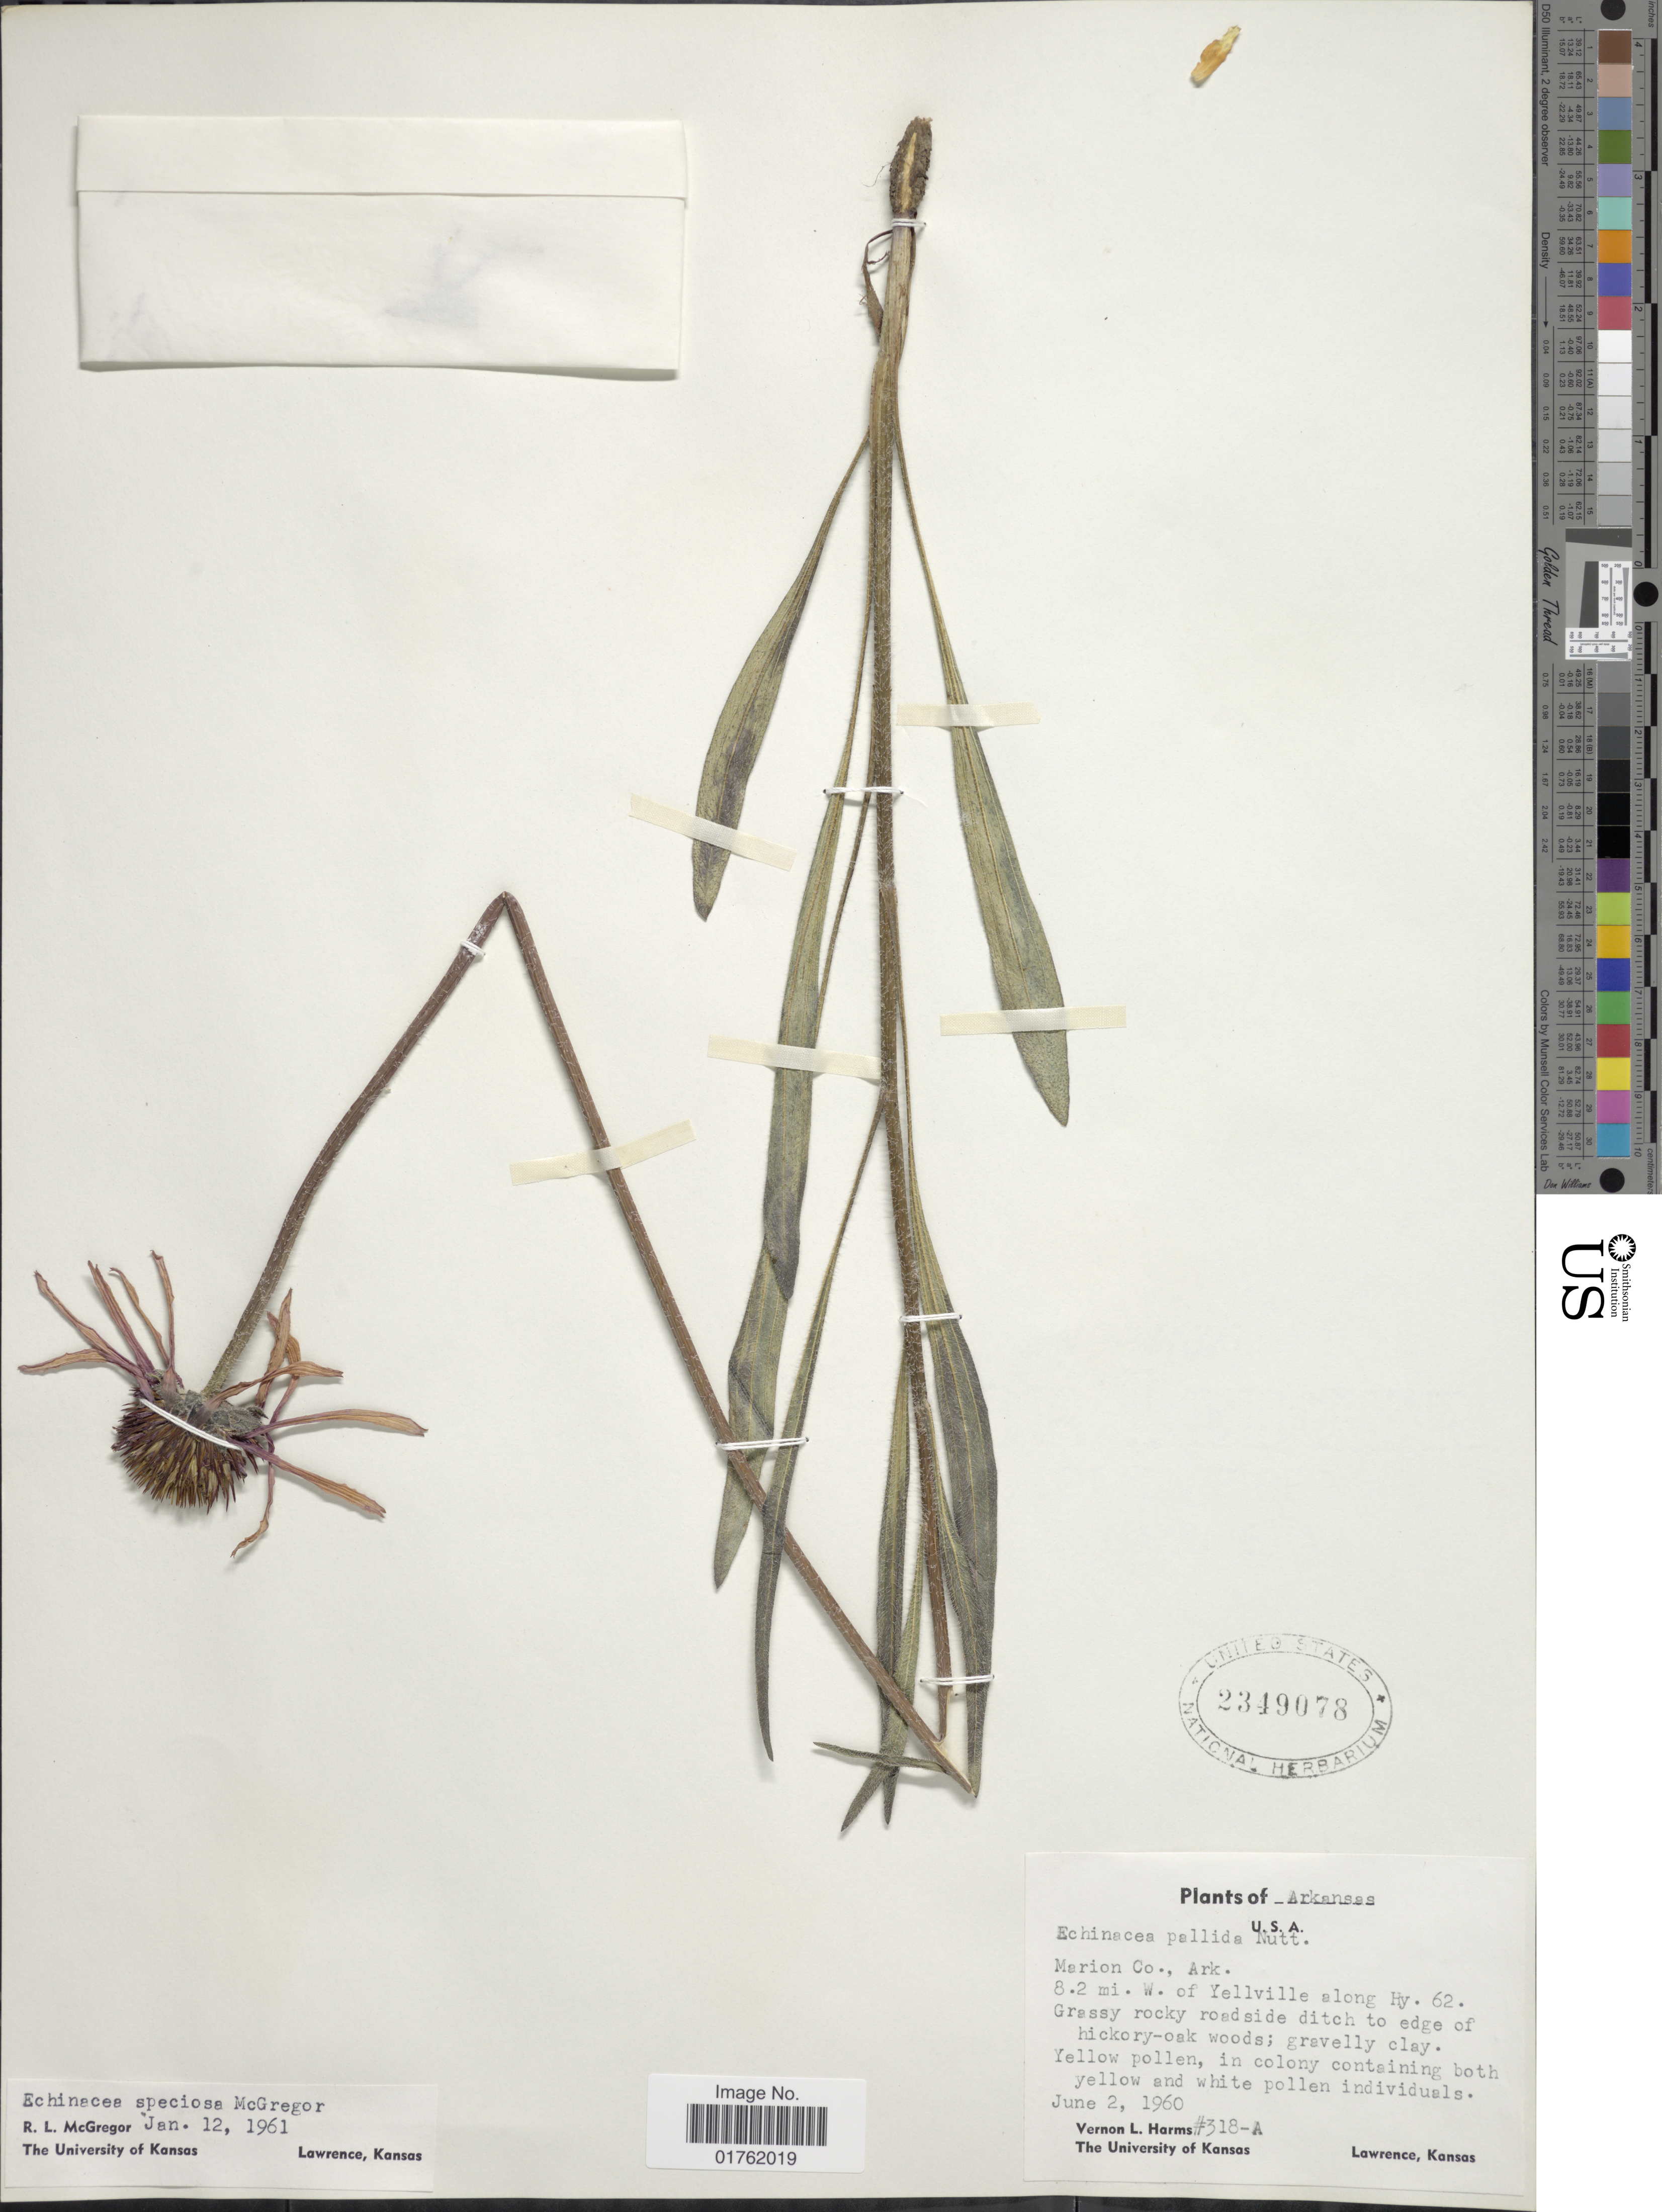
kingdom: Plantae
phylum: Tracheophyta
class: Magnoliopsida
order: Asterales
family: Asteraceae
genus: Echinacea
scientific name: Echinacea simulata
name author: McGregor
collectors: V. Harms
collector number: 318-A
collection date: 1960-06-02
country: United States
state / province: Arkansas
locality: Marion Co., Ark. 8.2 mi W. of Yellville along Hy. 62. Grassy rocky roadside ditch to edge of hickory-oak woods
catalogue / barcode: US 2349078